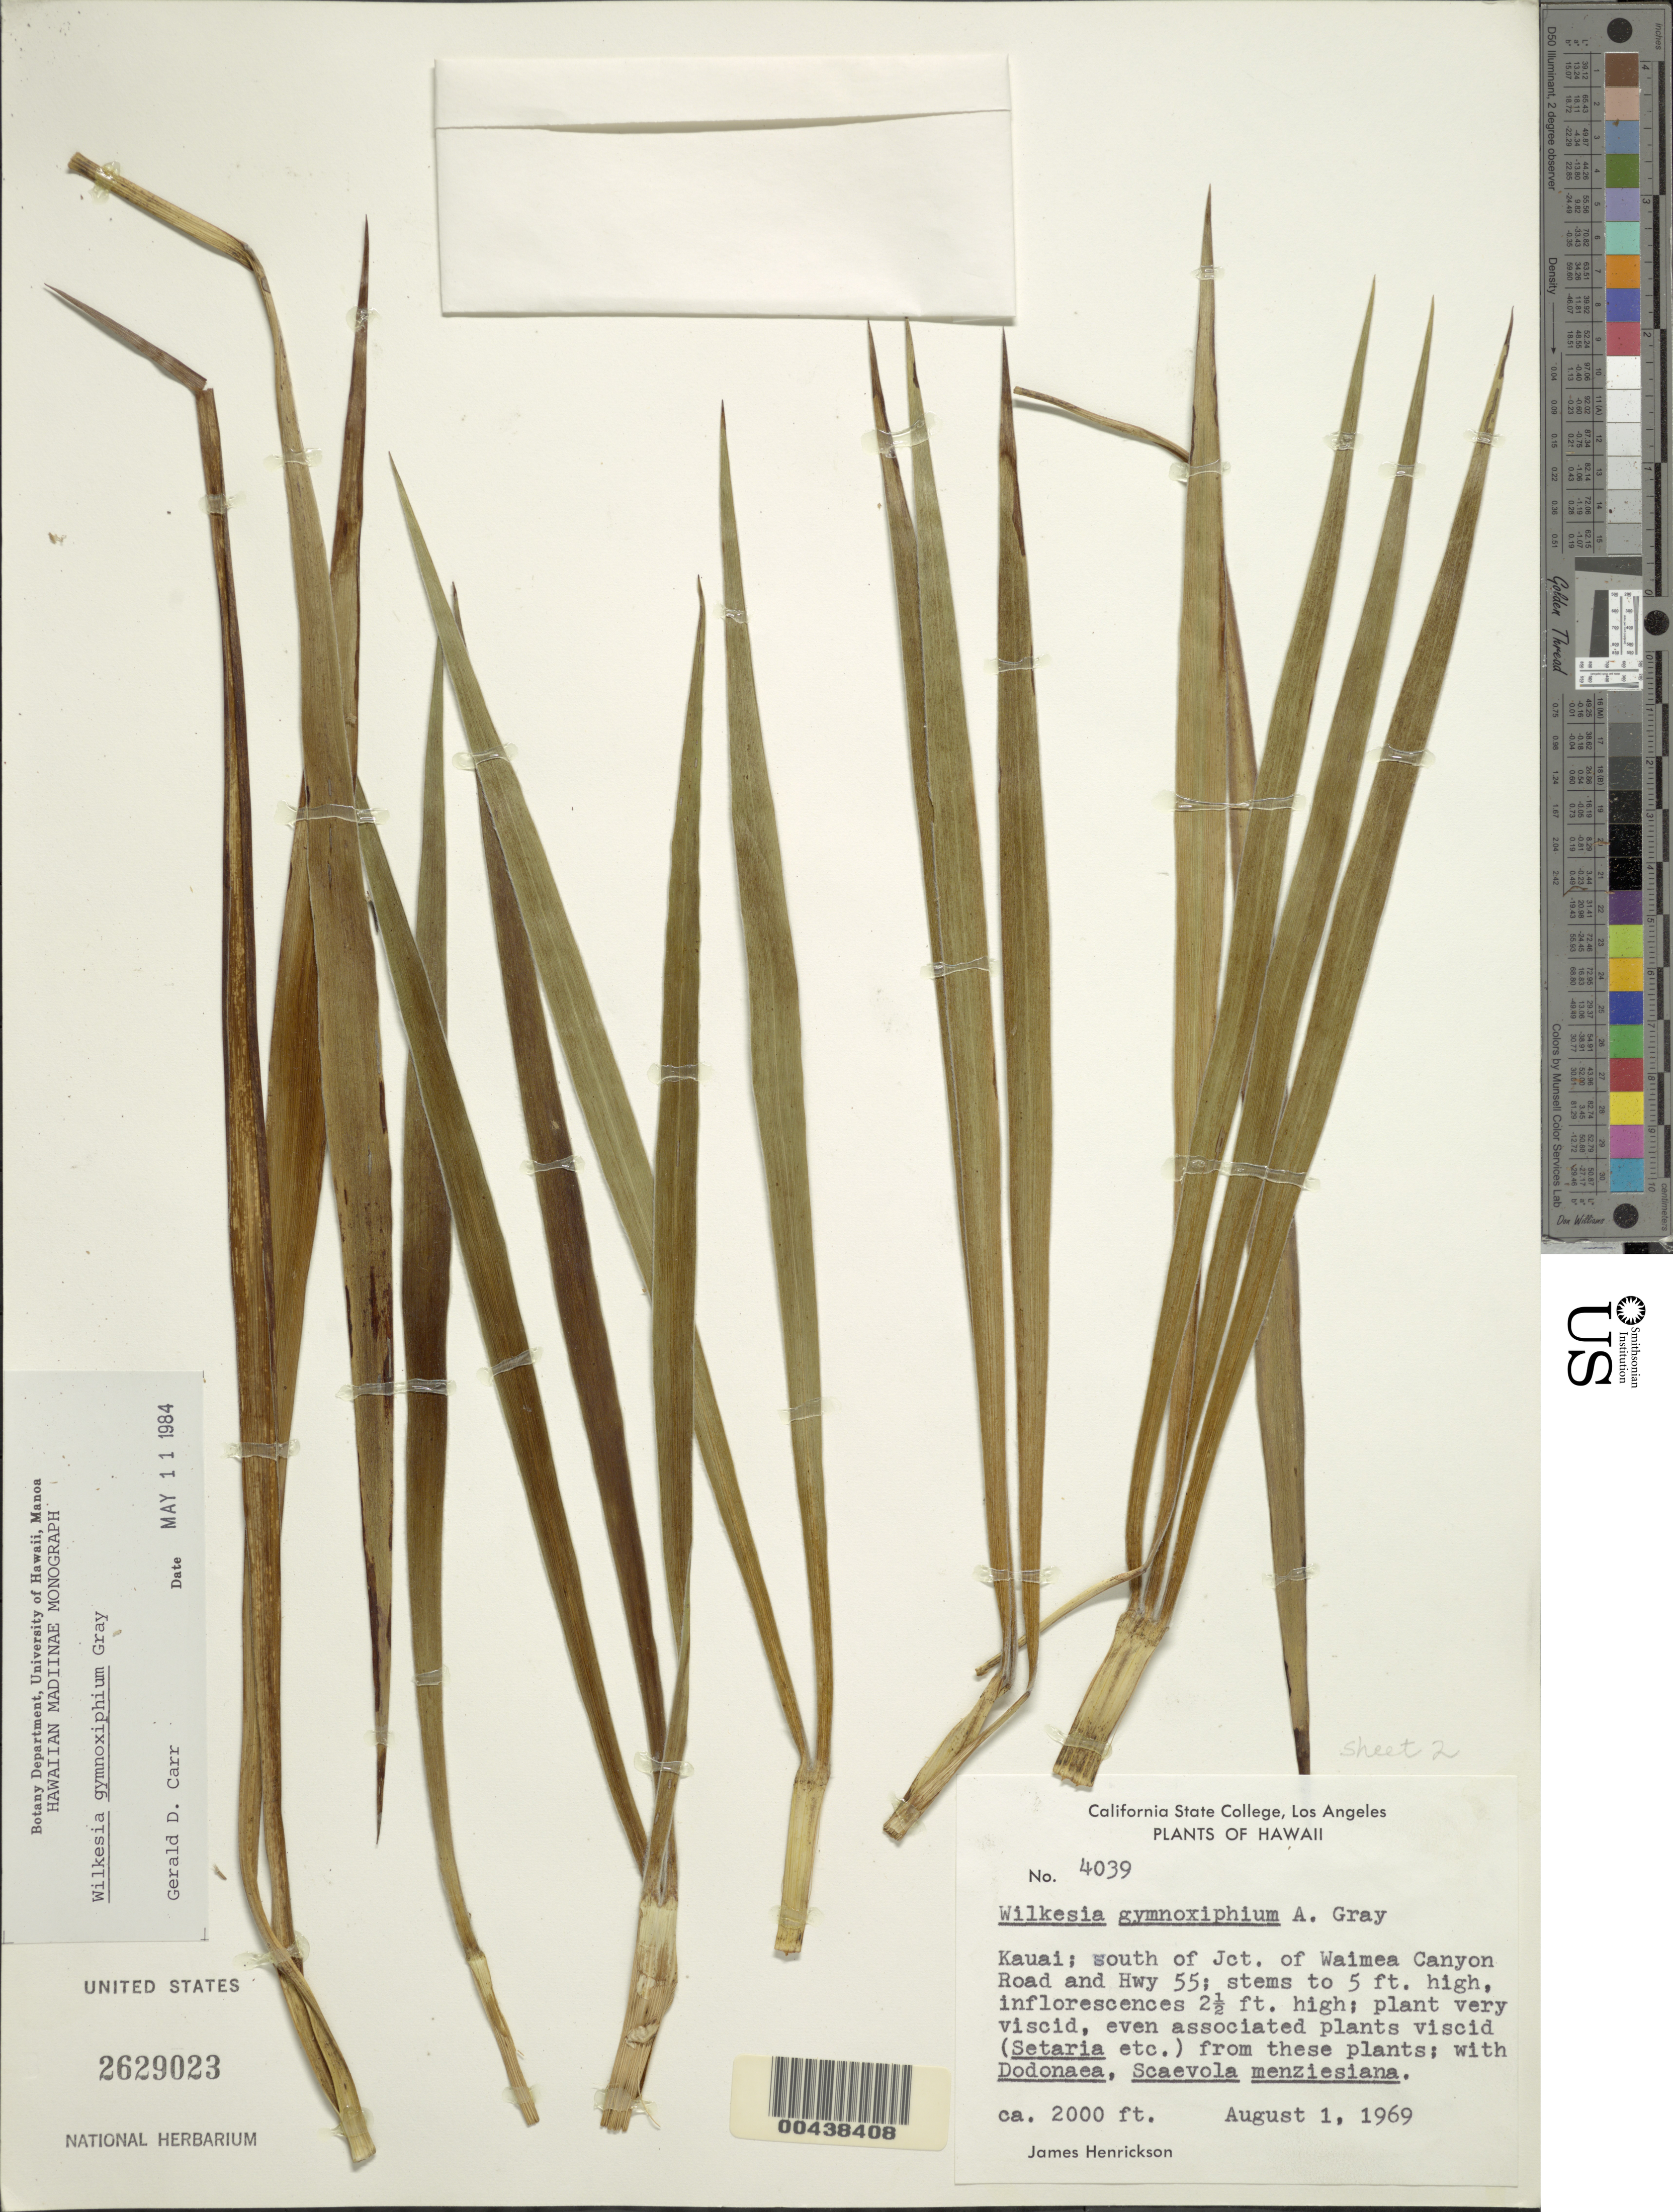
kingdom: Plantae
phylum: Tracheophyta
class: Magnoliopsida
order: Asterales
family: Asteraceae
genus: Wilkesia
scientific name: Wilkesia gymnoxiphium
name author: A. Gray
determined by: Carr, G. D.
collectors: J. S. Henrickson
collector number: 4039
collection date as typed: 1 Aug 1969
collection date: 1969-08-01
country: United States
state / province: Hawaii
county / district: Kauai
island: Kaua'i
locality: S of Jct. of Waimea Canyon Road and Hwy 55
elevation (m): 610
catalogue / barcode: US 2629023